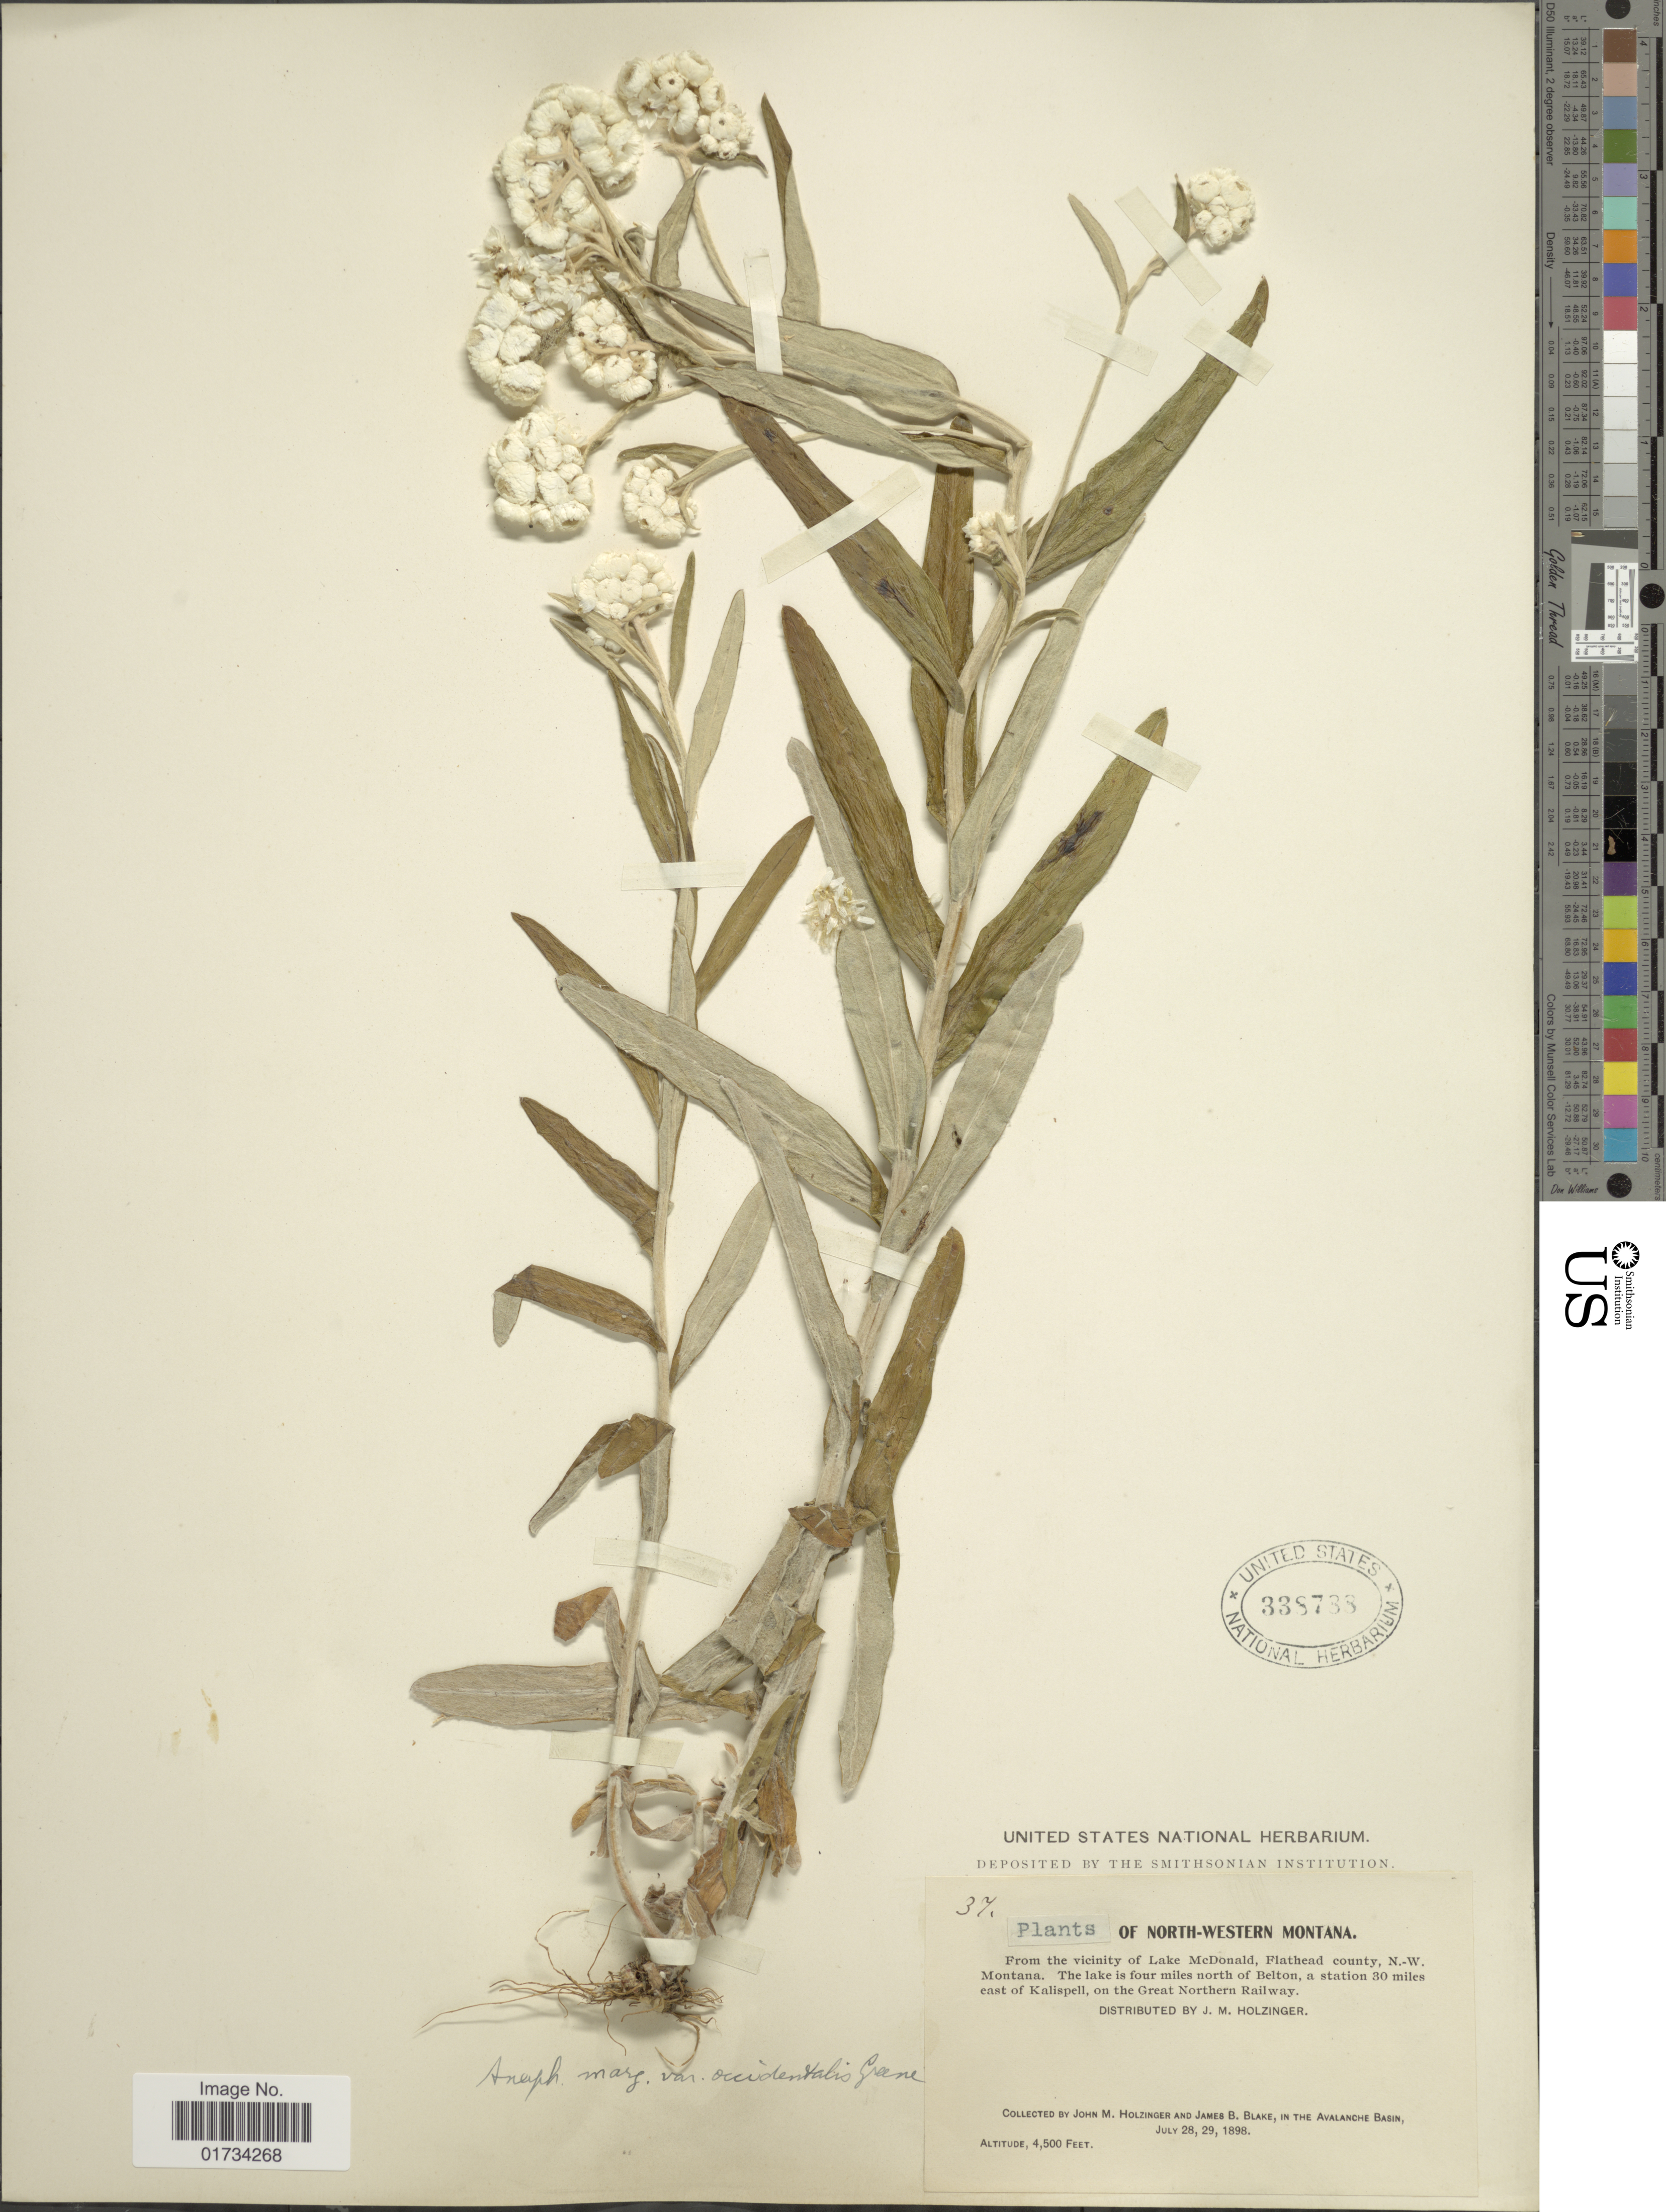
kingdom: Plantae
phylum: Tracheophyta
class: Magnoliopsida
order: Asterales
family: Asteraceae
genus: Anaphalis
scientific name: Anaphalis margaritacea var. occidentalis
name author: Greene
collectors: J. M. Holzinger & J. B. Blake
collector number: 37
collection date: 1898-07-28/1898-07-29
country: United States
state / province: Montana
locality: North-Western Montana. From the vicinity of Lake McDonald, Flathead county, N.-W. Montana. The lake is four miles north of Belton, a station 30 miles east of Kalispell, on the Great Northern Railway.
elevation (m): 1372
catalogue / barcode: US 338788